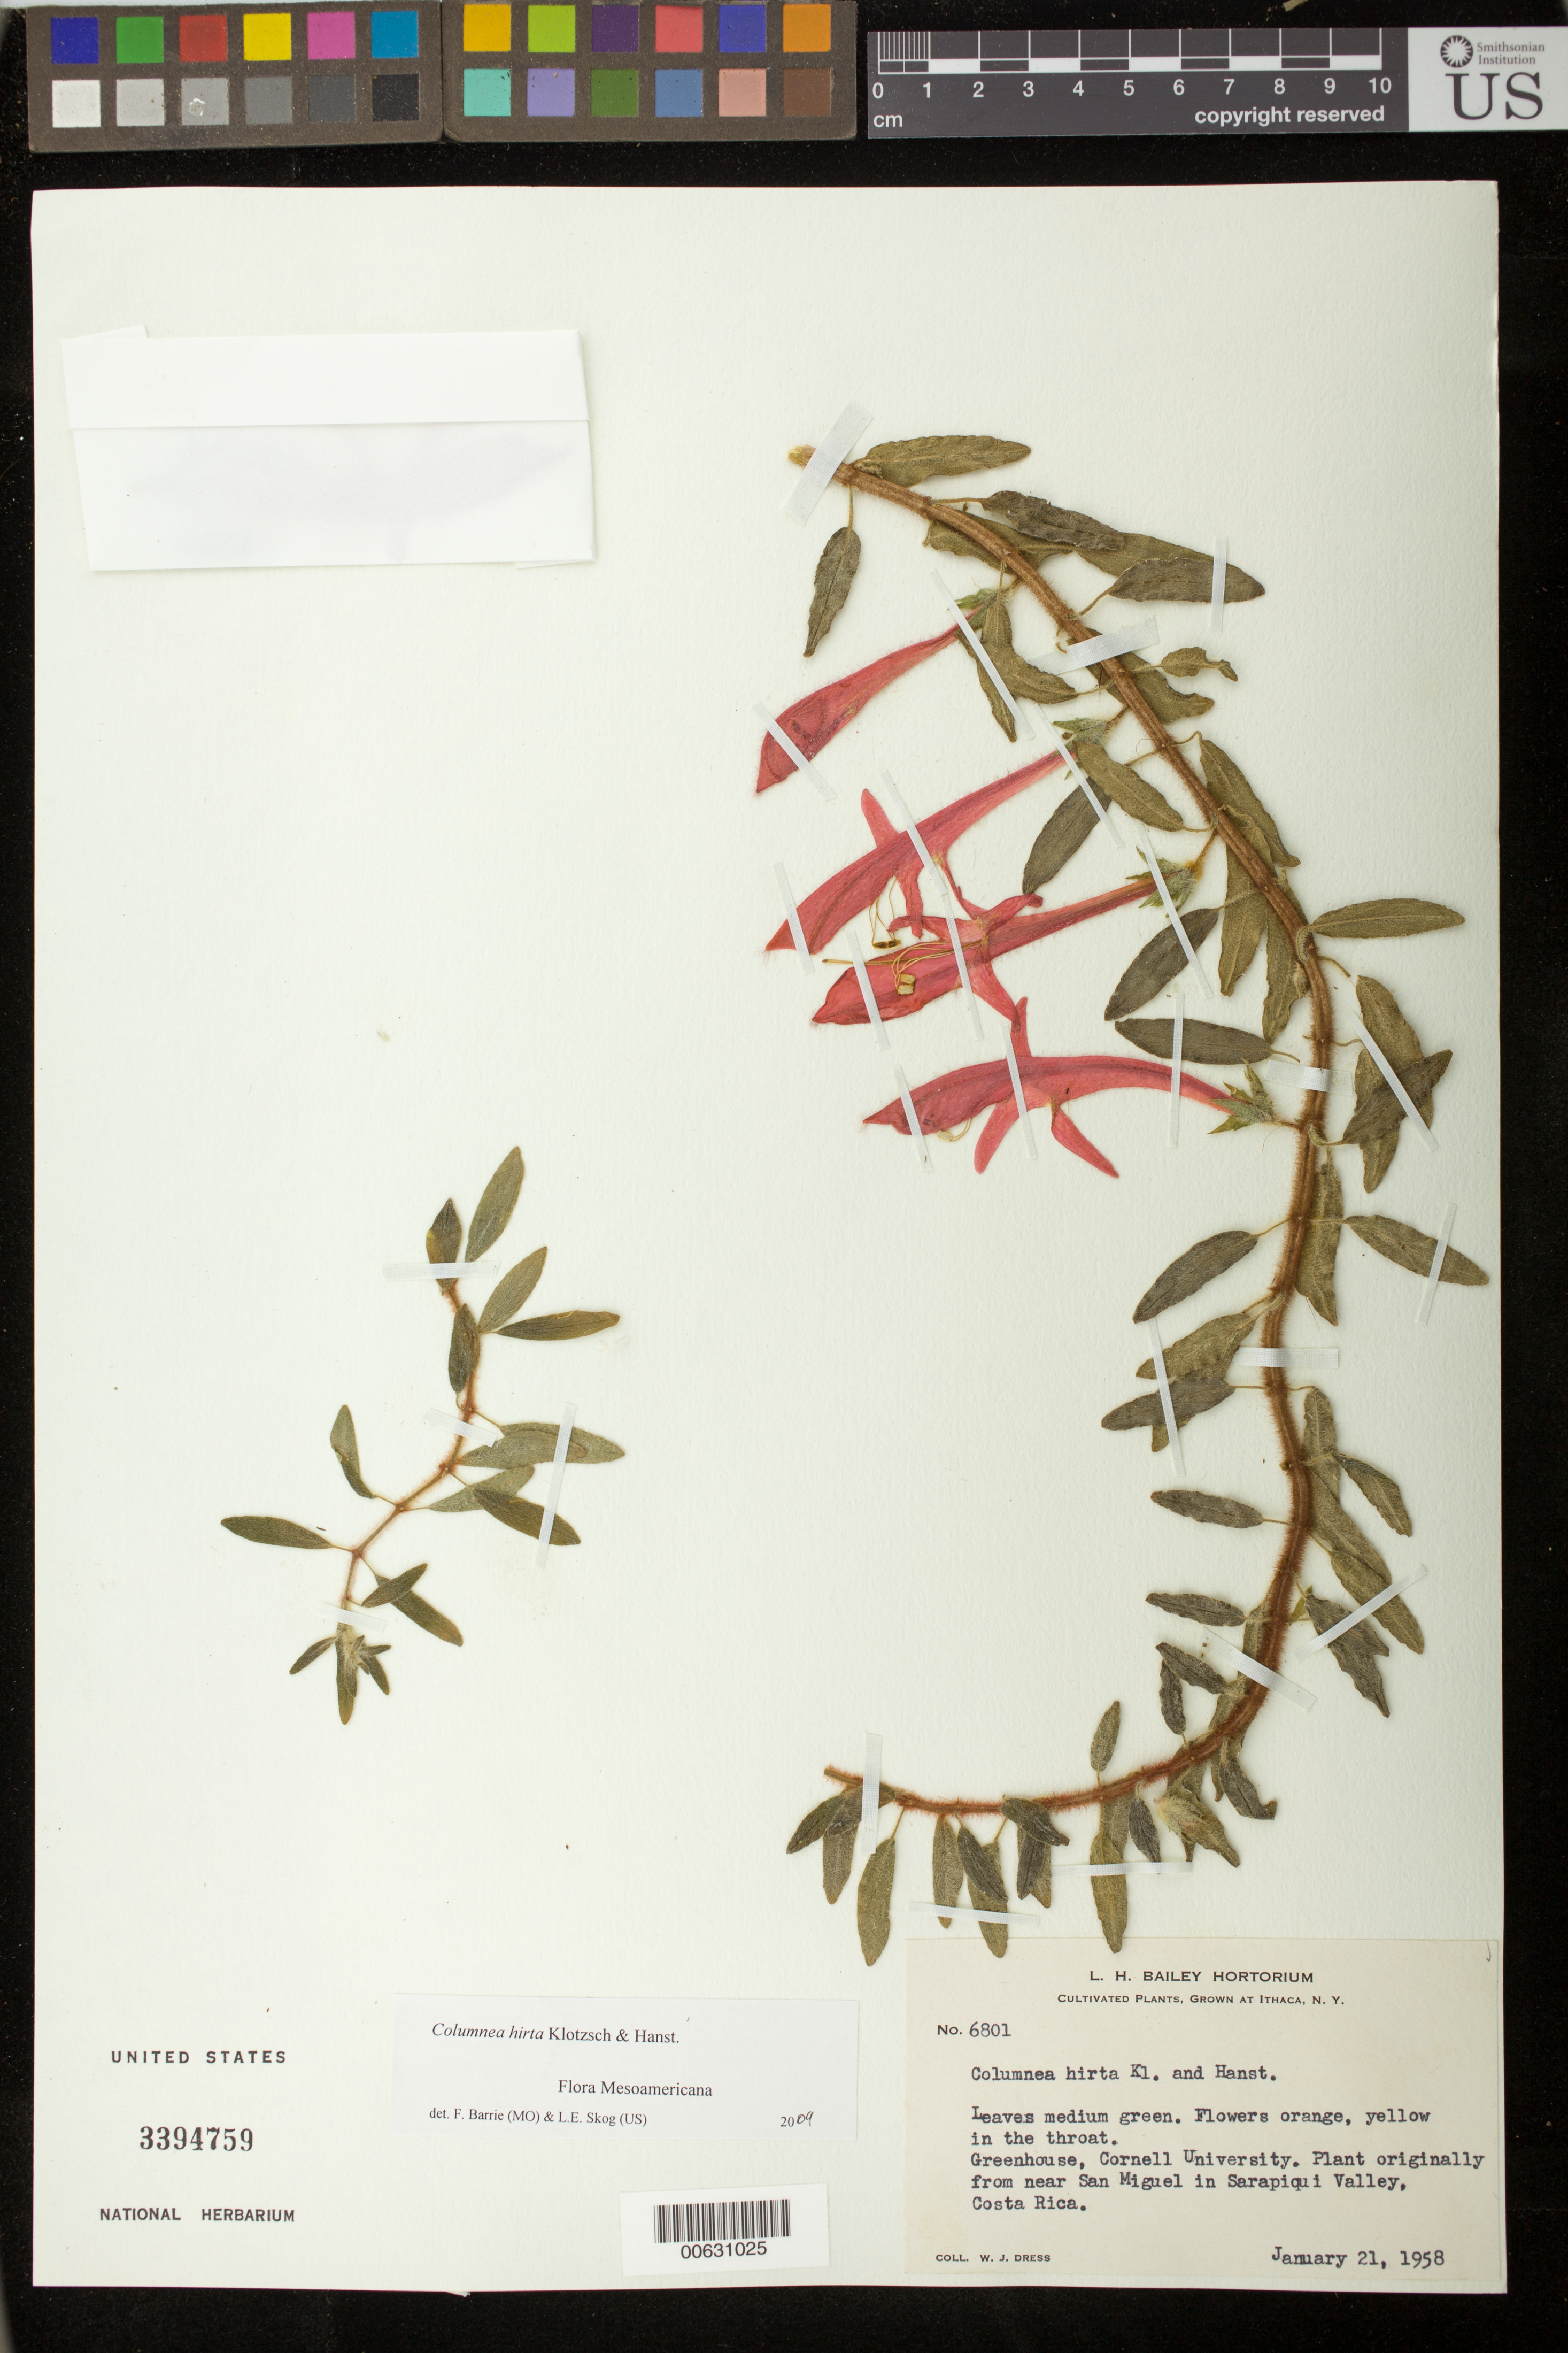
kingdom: Plantae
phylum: Tracheophyta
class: Magnoliopsida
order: Lamiales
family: Gesneriaceae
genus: Columnea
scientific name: Columnea hirta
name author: Klotzsch & Hanst.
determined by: Skog, Laurence E.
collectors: W. Dress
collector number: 6801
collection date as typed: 21 Jan 1958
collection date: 1958-01-21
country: Costa Rica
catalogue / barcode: US 3394759